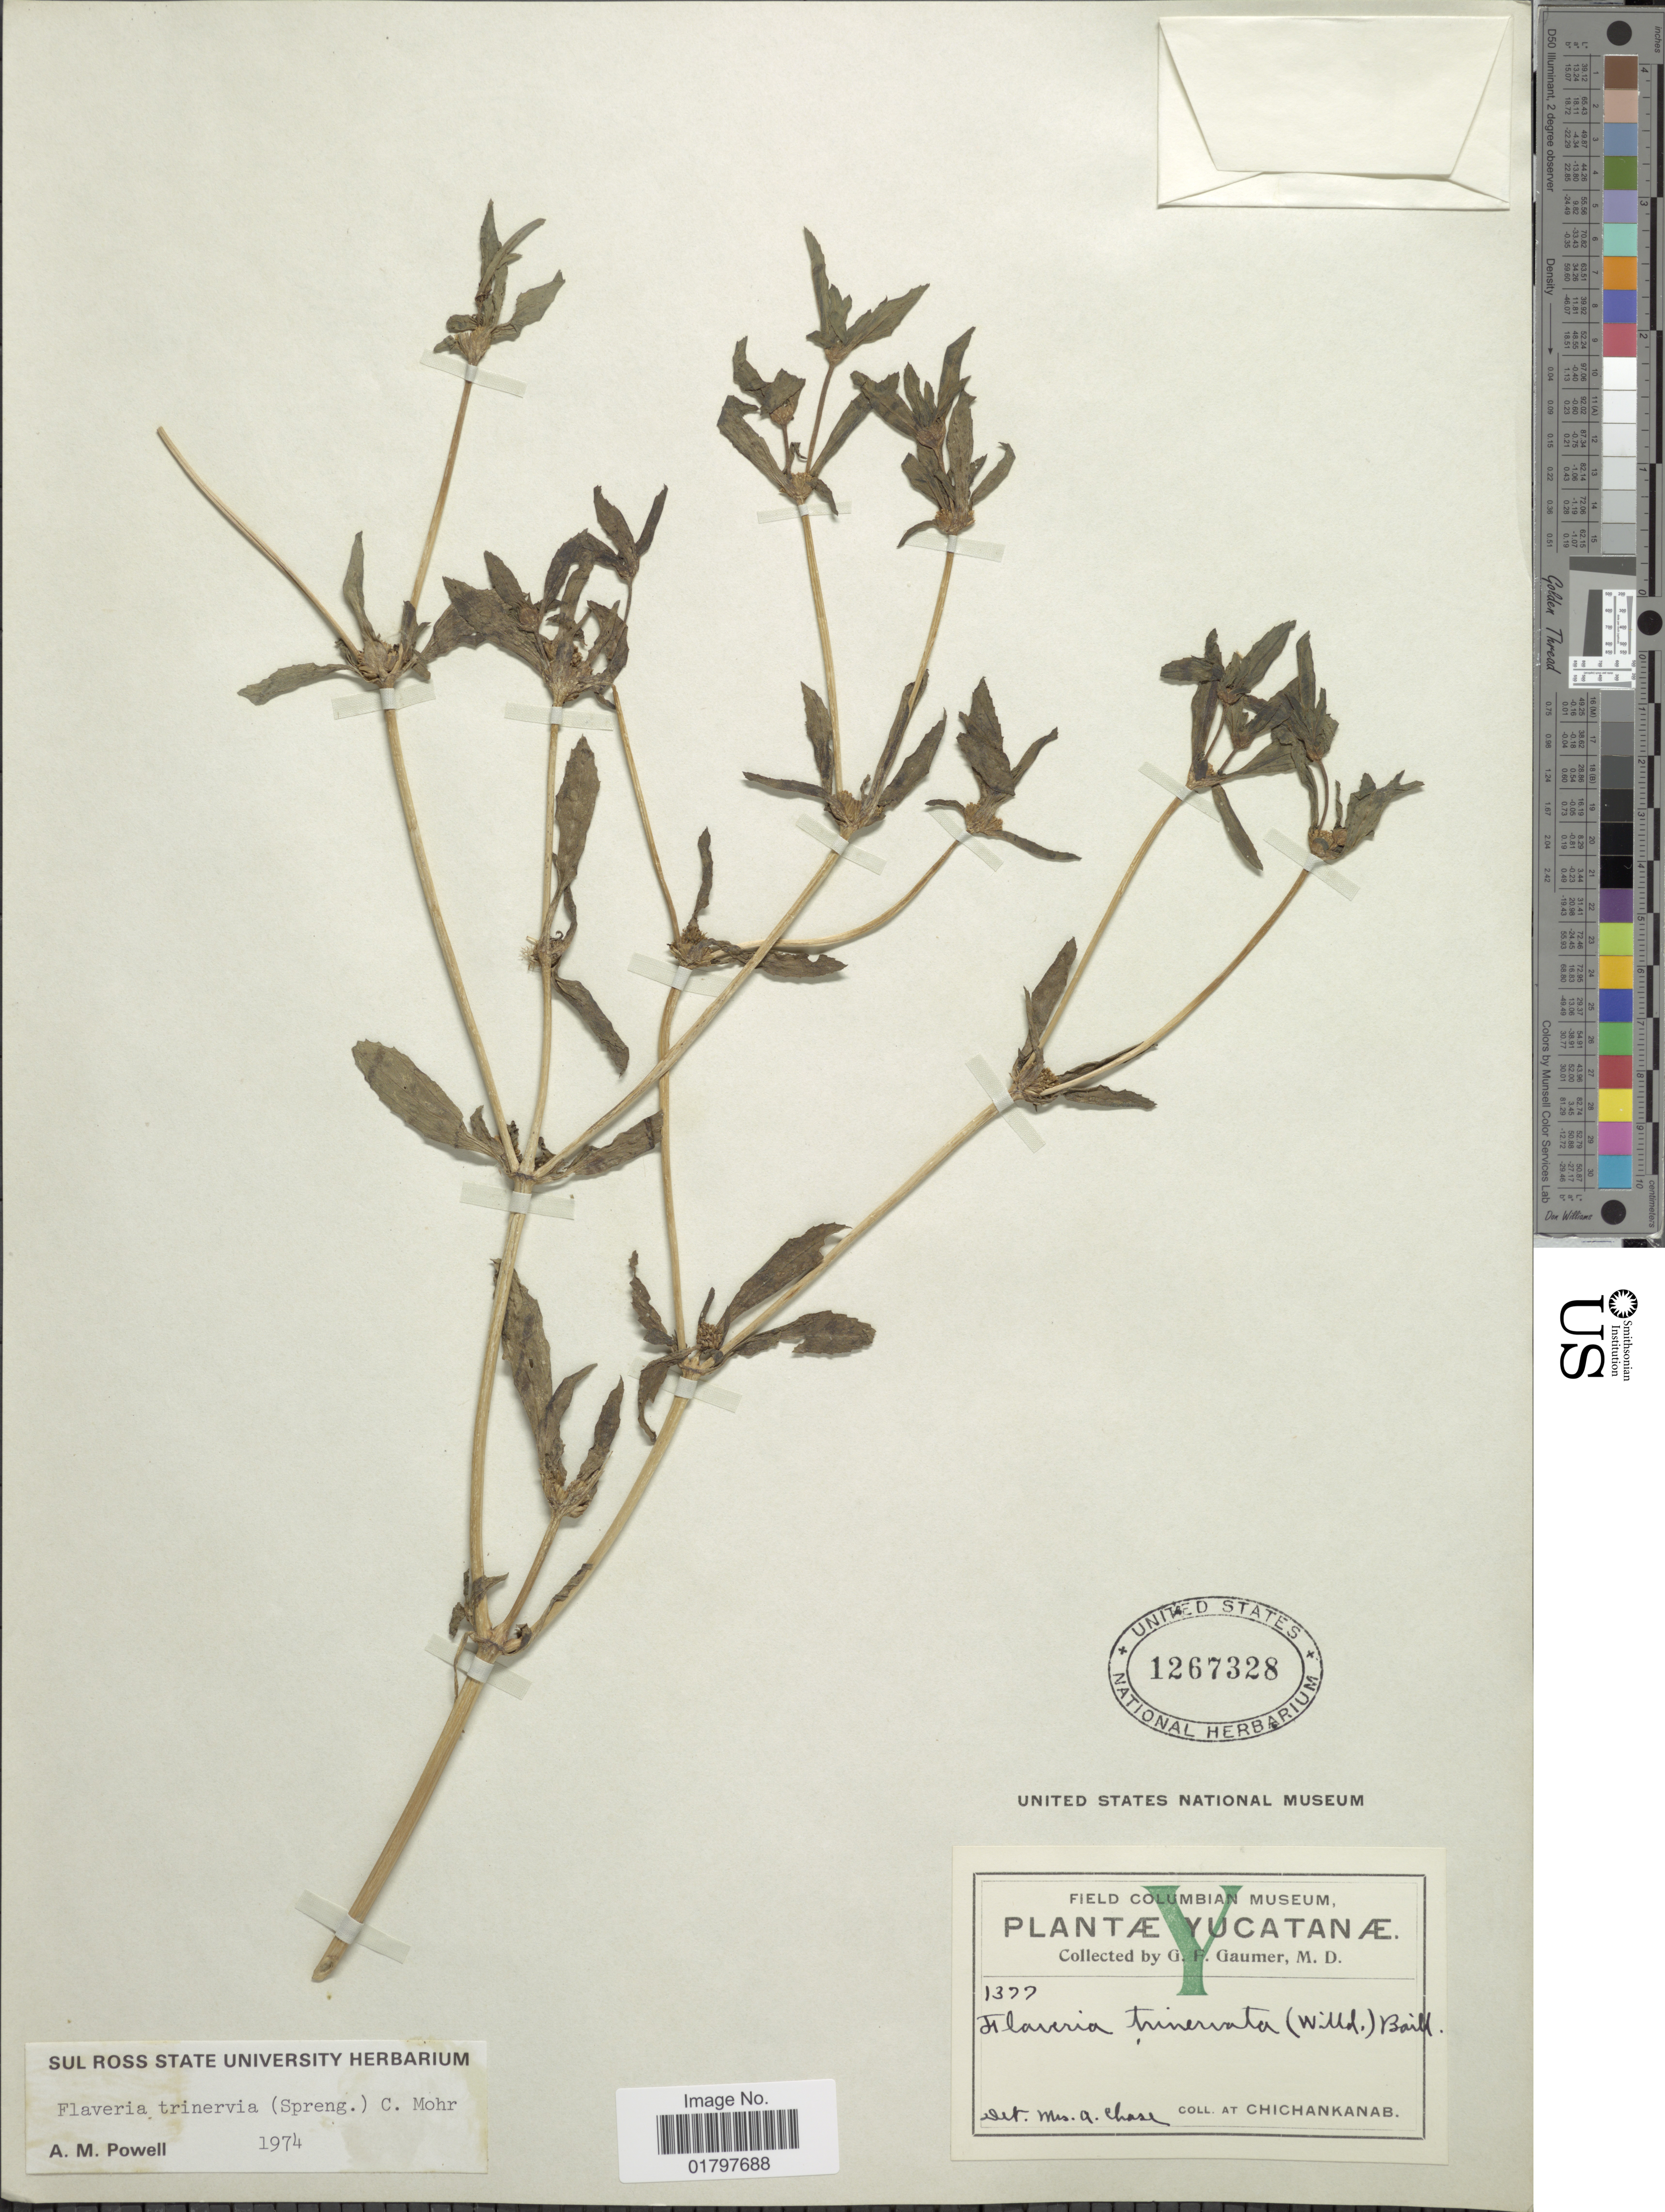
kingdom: Plantae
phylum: Tracheophyta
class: Magnoliopsida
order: Asterales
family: Asteraceae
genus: Flaveria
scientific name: Flaveria trinervia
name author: (Spreng.) C. Mohr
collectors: G. F. Gaumer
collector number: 1377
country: Mexico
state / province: Yucatán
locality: At Chichankanab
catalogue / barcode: US 1267328